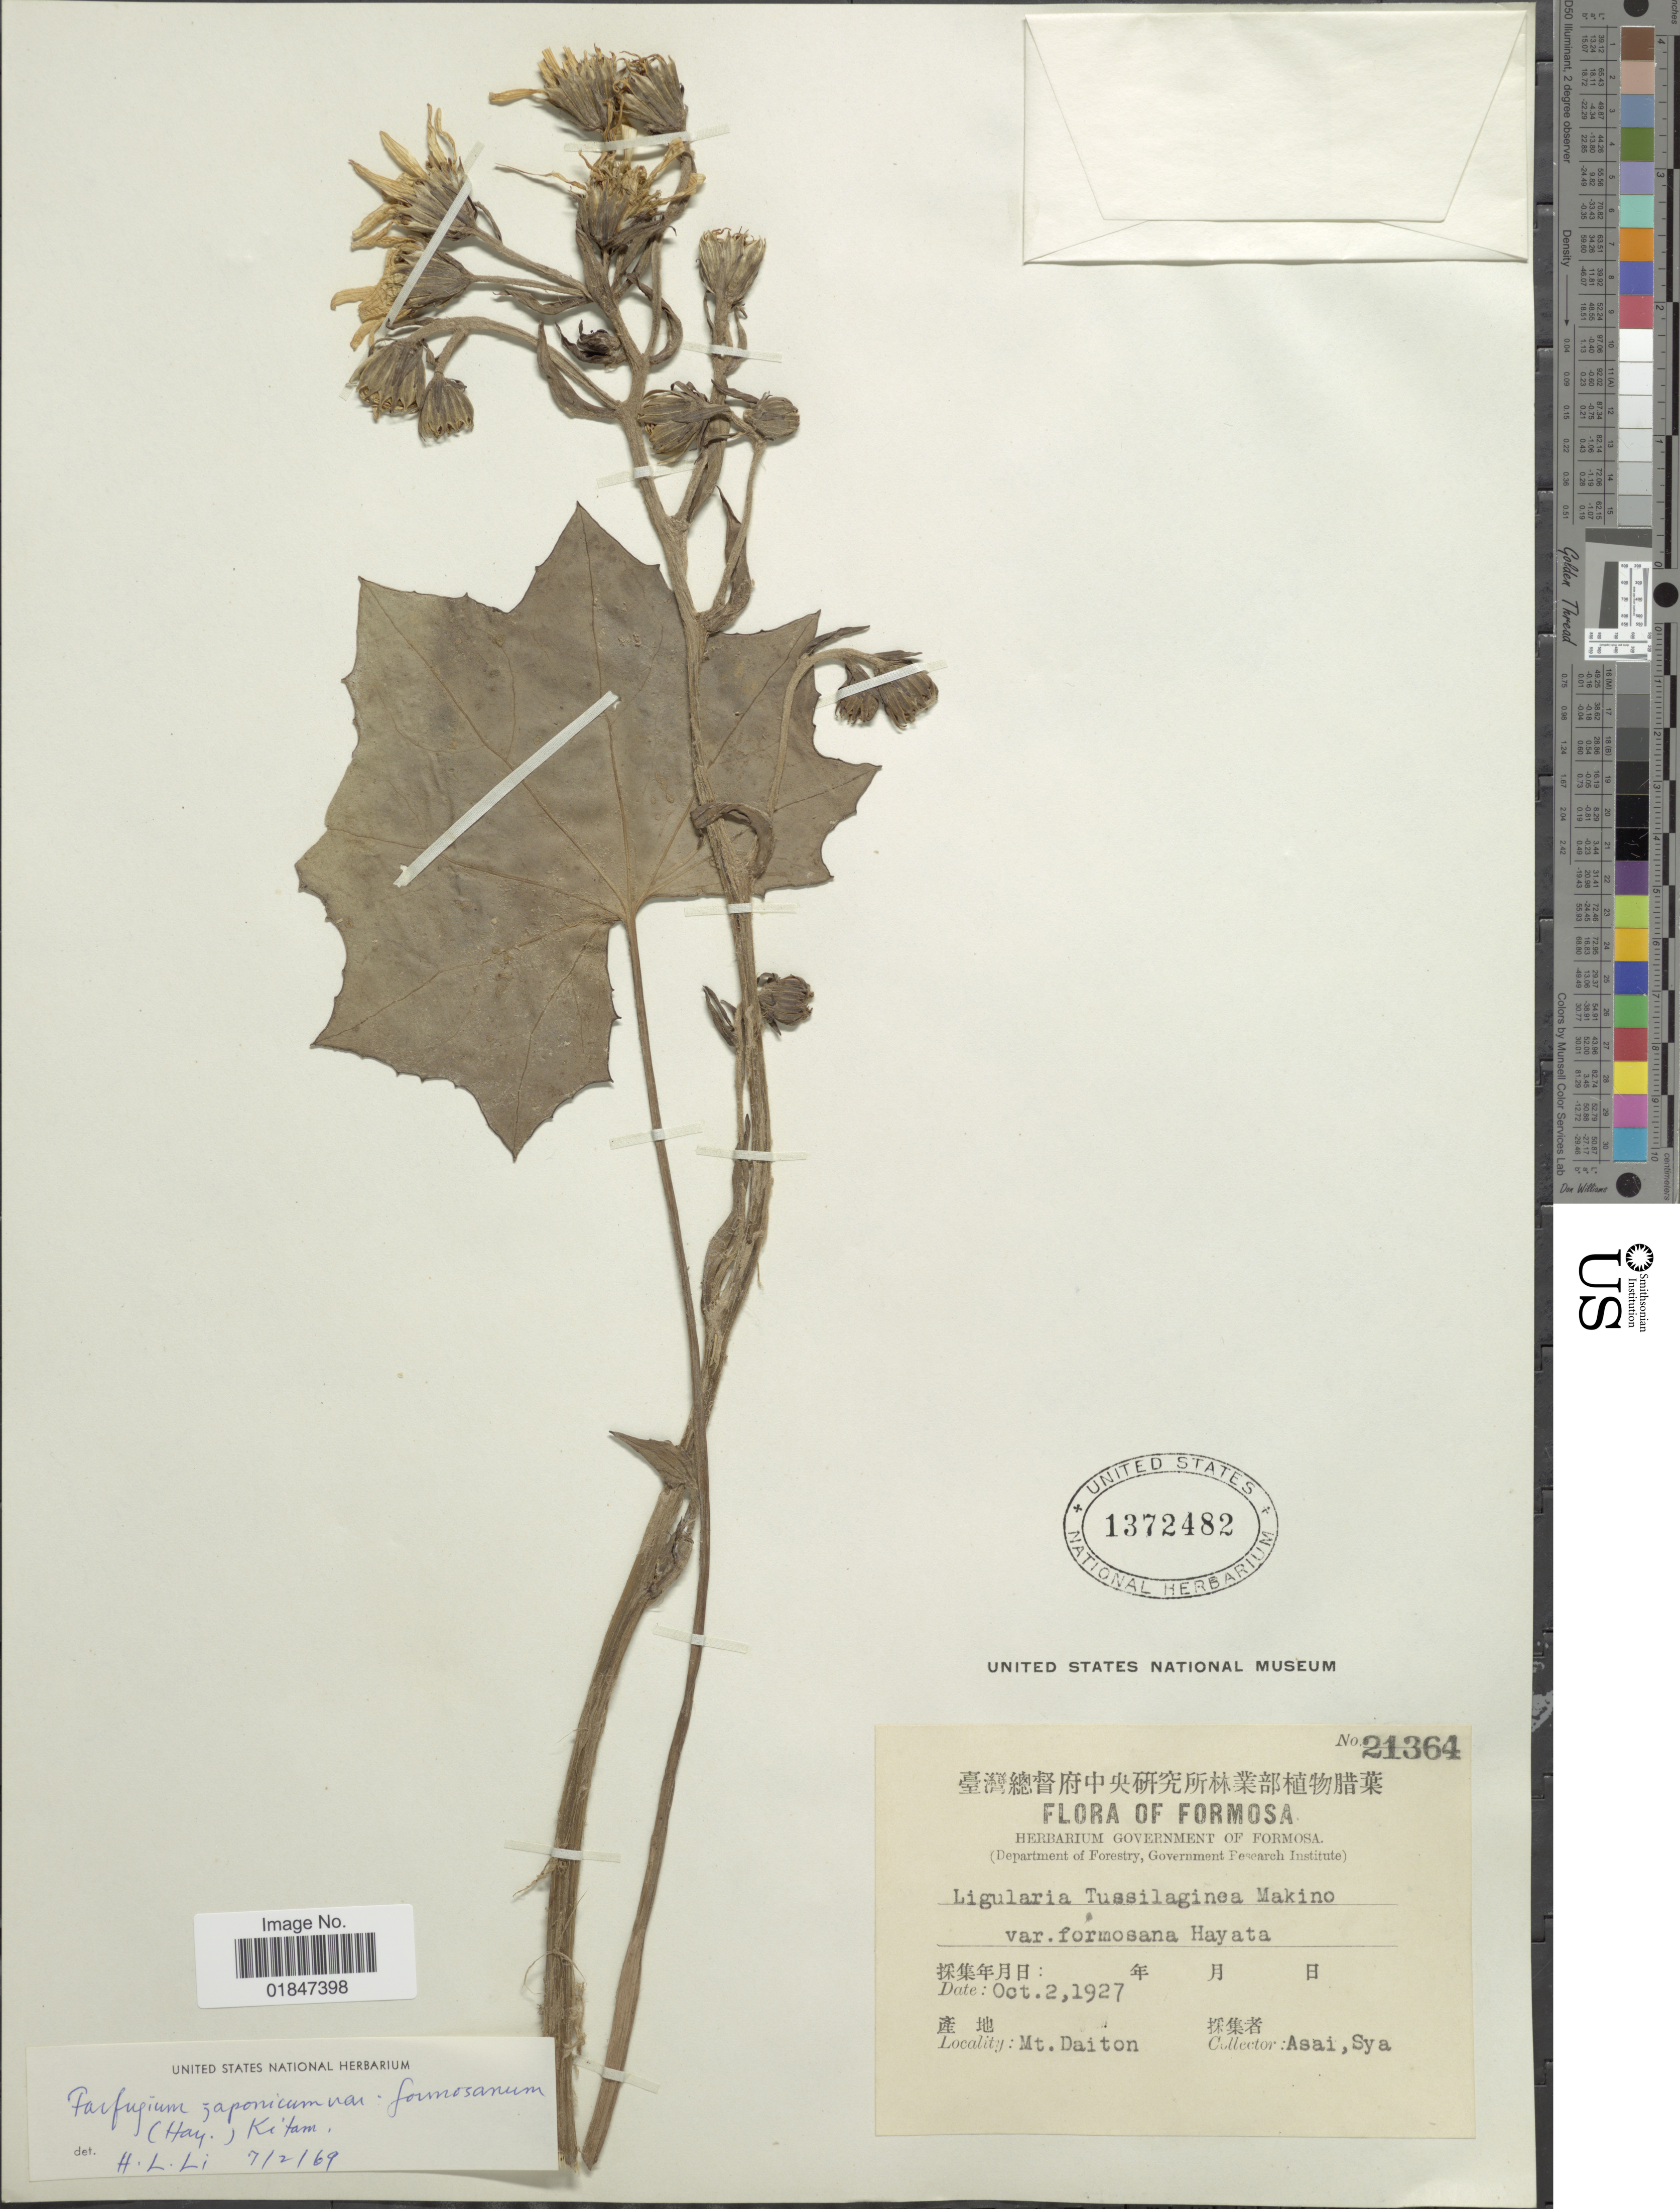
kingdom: Plantae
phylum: Tracheophyta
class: Magnoliopsida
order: Asterales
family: Asteraceae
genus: Farfugium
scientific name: Farfugium japonicum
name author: (L.) Kitam.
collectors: S. Asai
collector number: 21364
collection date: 1927-10-02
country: Taiwan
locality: Mt. Daiton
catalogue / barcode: US 1372482